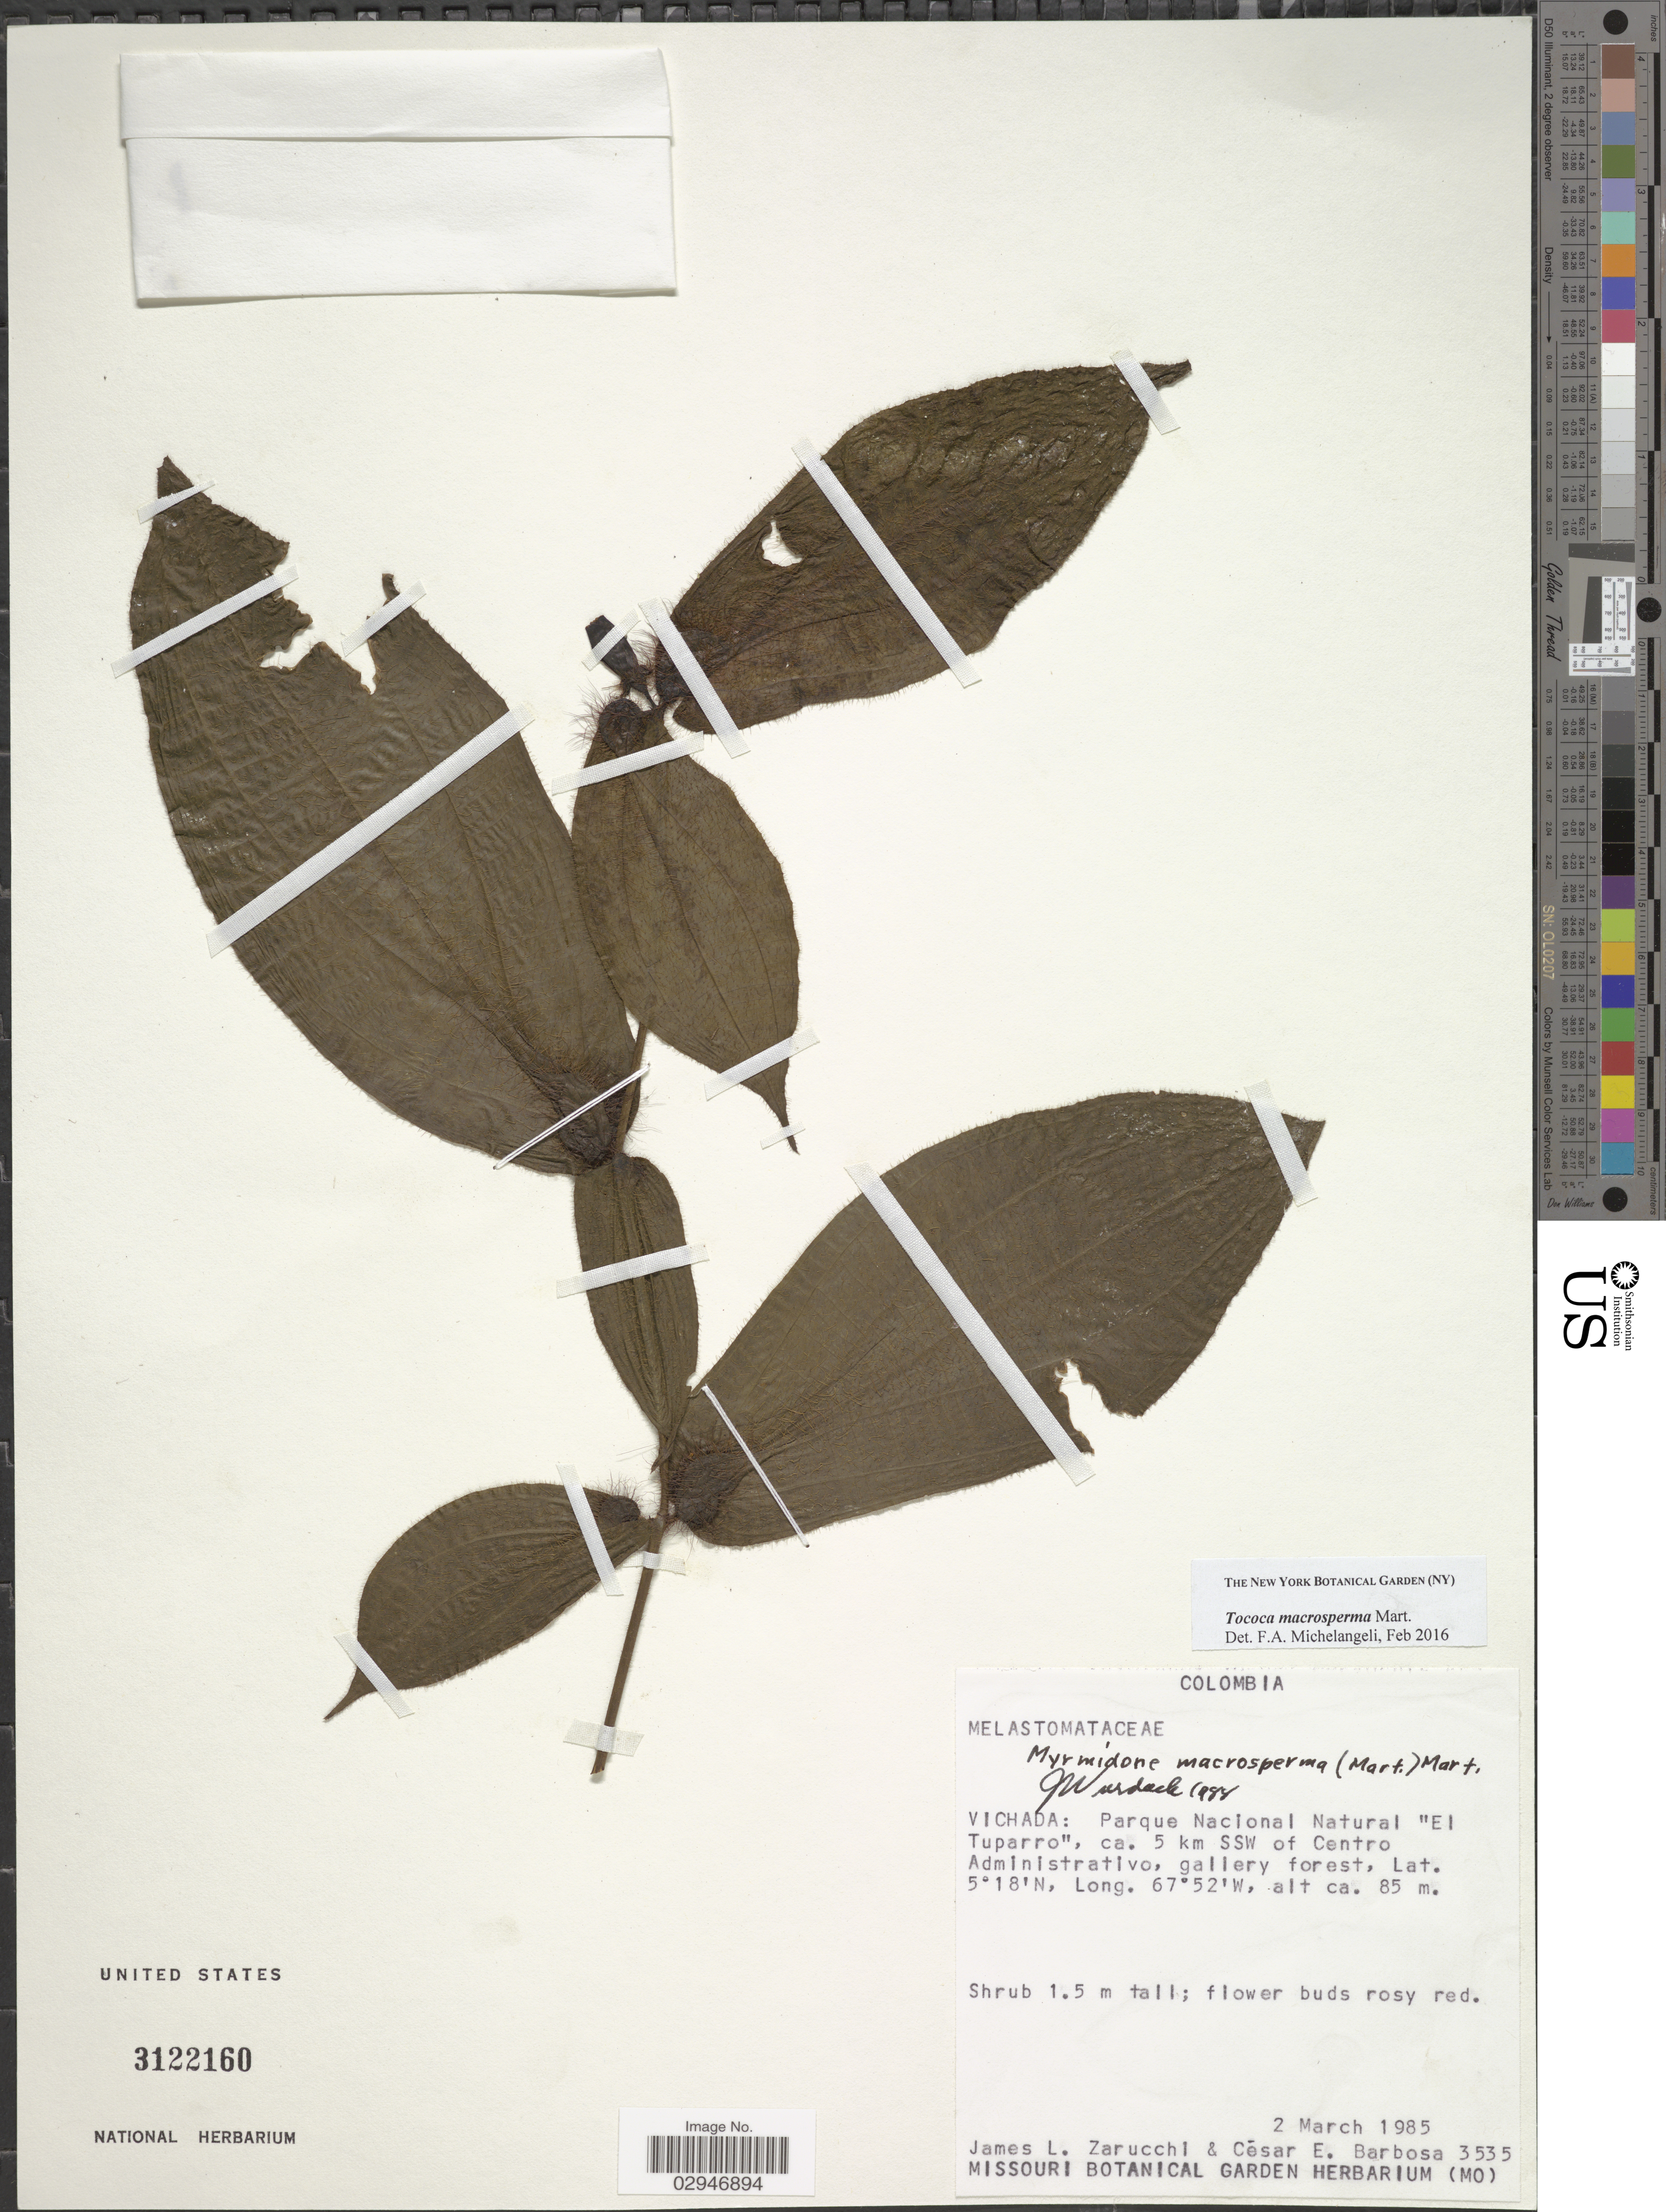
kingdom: Plantae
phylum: Tracheophyta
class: Magnoliopsida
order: Myrtales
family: Melastomataceae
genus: Tococa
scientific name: Tococa macrosperma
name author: Mart.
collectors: J. L. Zarucchi & C. E. Barbosa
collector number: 3535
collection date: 1985-03-02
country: Colombia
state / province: Vichada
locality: Parque Nacional Natural "El Tuparro", ca. 5 km SSW of Centro Administrativo.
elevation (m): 85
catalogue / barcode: US 3122160